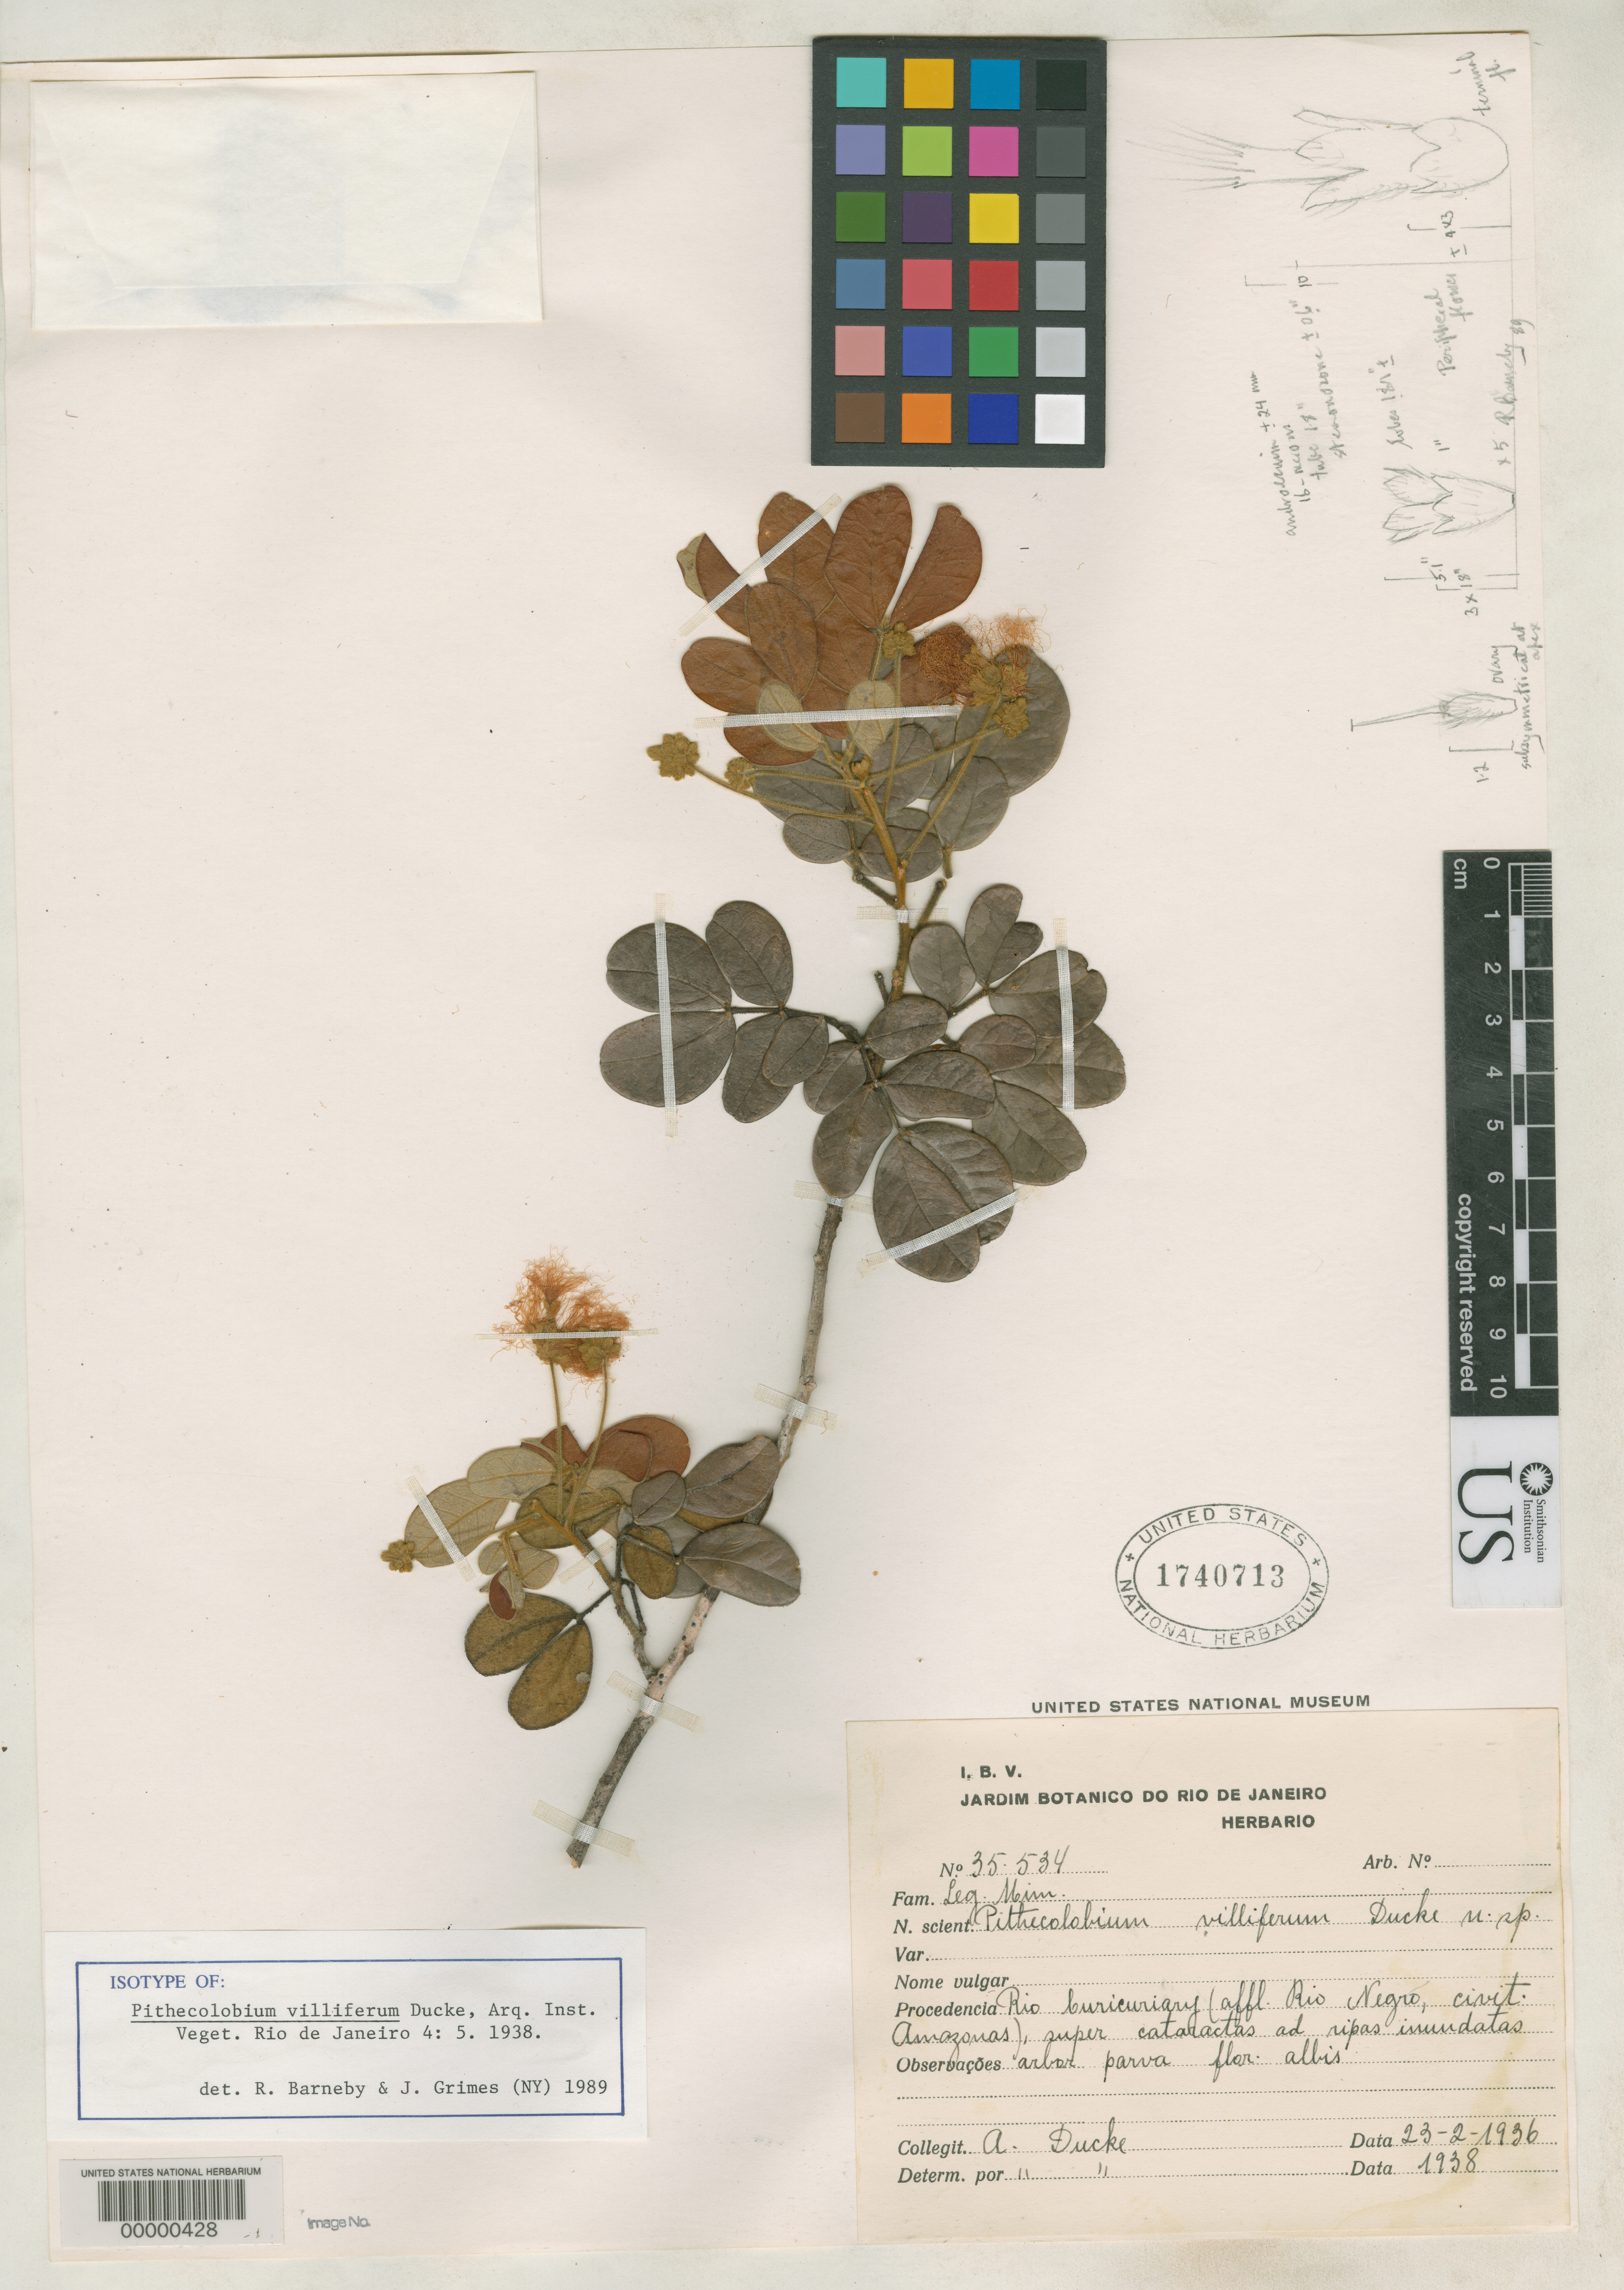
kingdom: Plantae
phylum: Tracheophyta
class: Magnoliopsida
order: Fabales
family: Fabaceae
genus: Pithecellobium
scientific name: Pithecellobium villiferum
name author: Ducke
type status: Isotype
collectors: A. Ducke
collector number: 35534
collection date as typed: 23 Feb 1936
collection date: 1936-02-23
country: Brazil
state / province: Amazonas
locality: Rio Curicuriary, Rio Negro.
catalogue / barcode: US 1740713